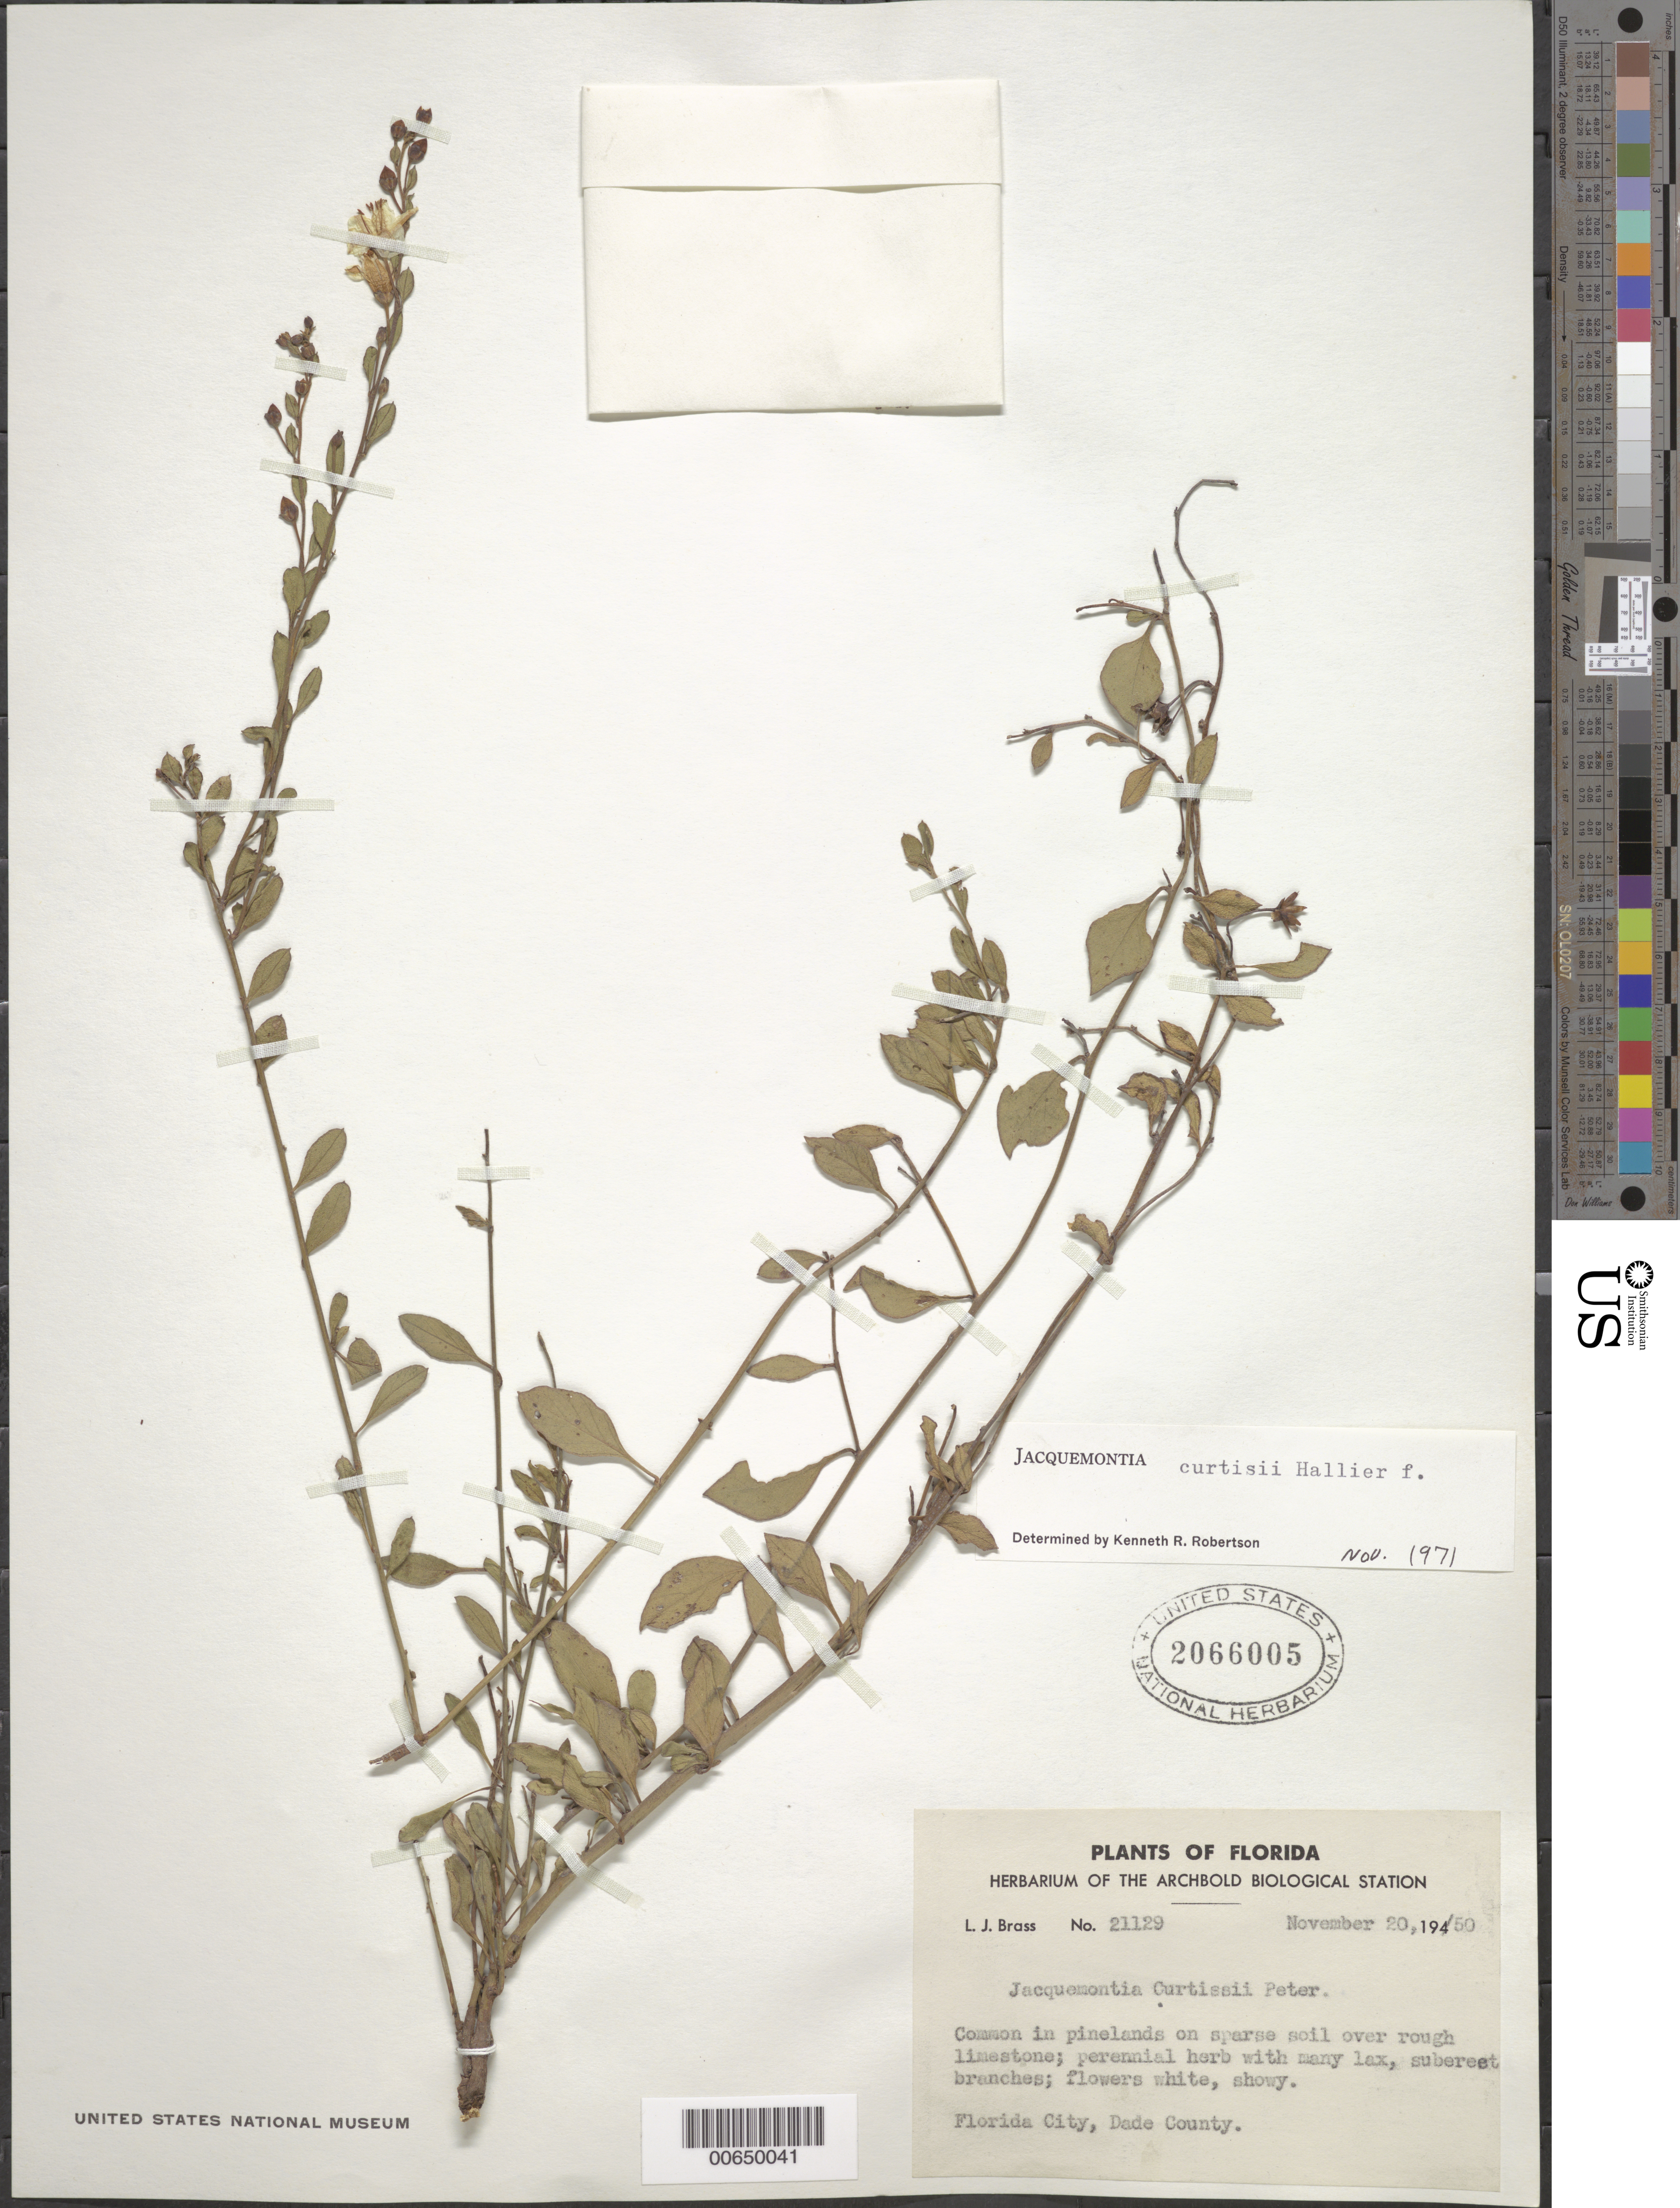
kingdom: Plantae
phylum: Tracheophyta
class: Magnoliopsida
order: Solanales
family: Convolvulaceae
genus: Jacquemontia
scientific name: Jacquemontia curtissii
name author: Peter ex Hallier f.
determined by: Robertson, K.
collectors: L. J. Brass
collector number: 21129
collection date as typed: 20 Nov 1950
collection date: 1950-11-20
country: United States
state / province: Florida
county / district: Dade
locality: Florida City.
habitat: In pinelands on sparse soil over rough limestone.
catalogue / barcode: US 2066005